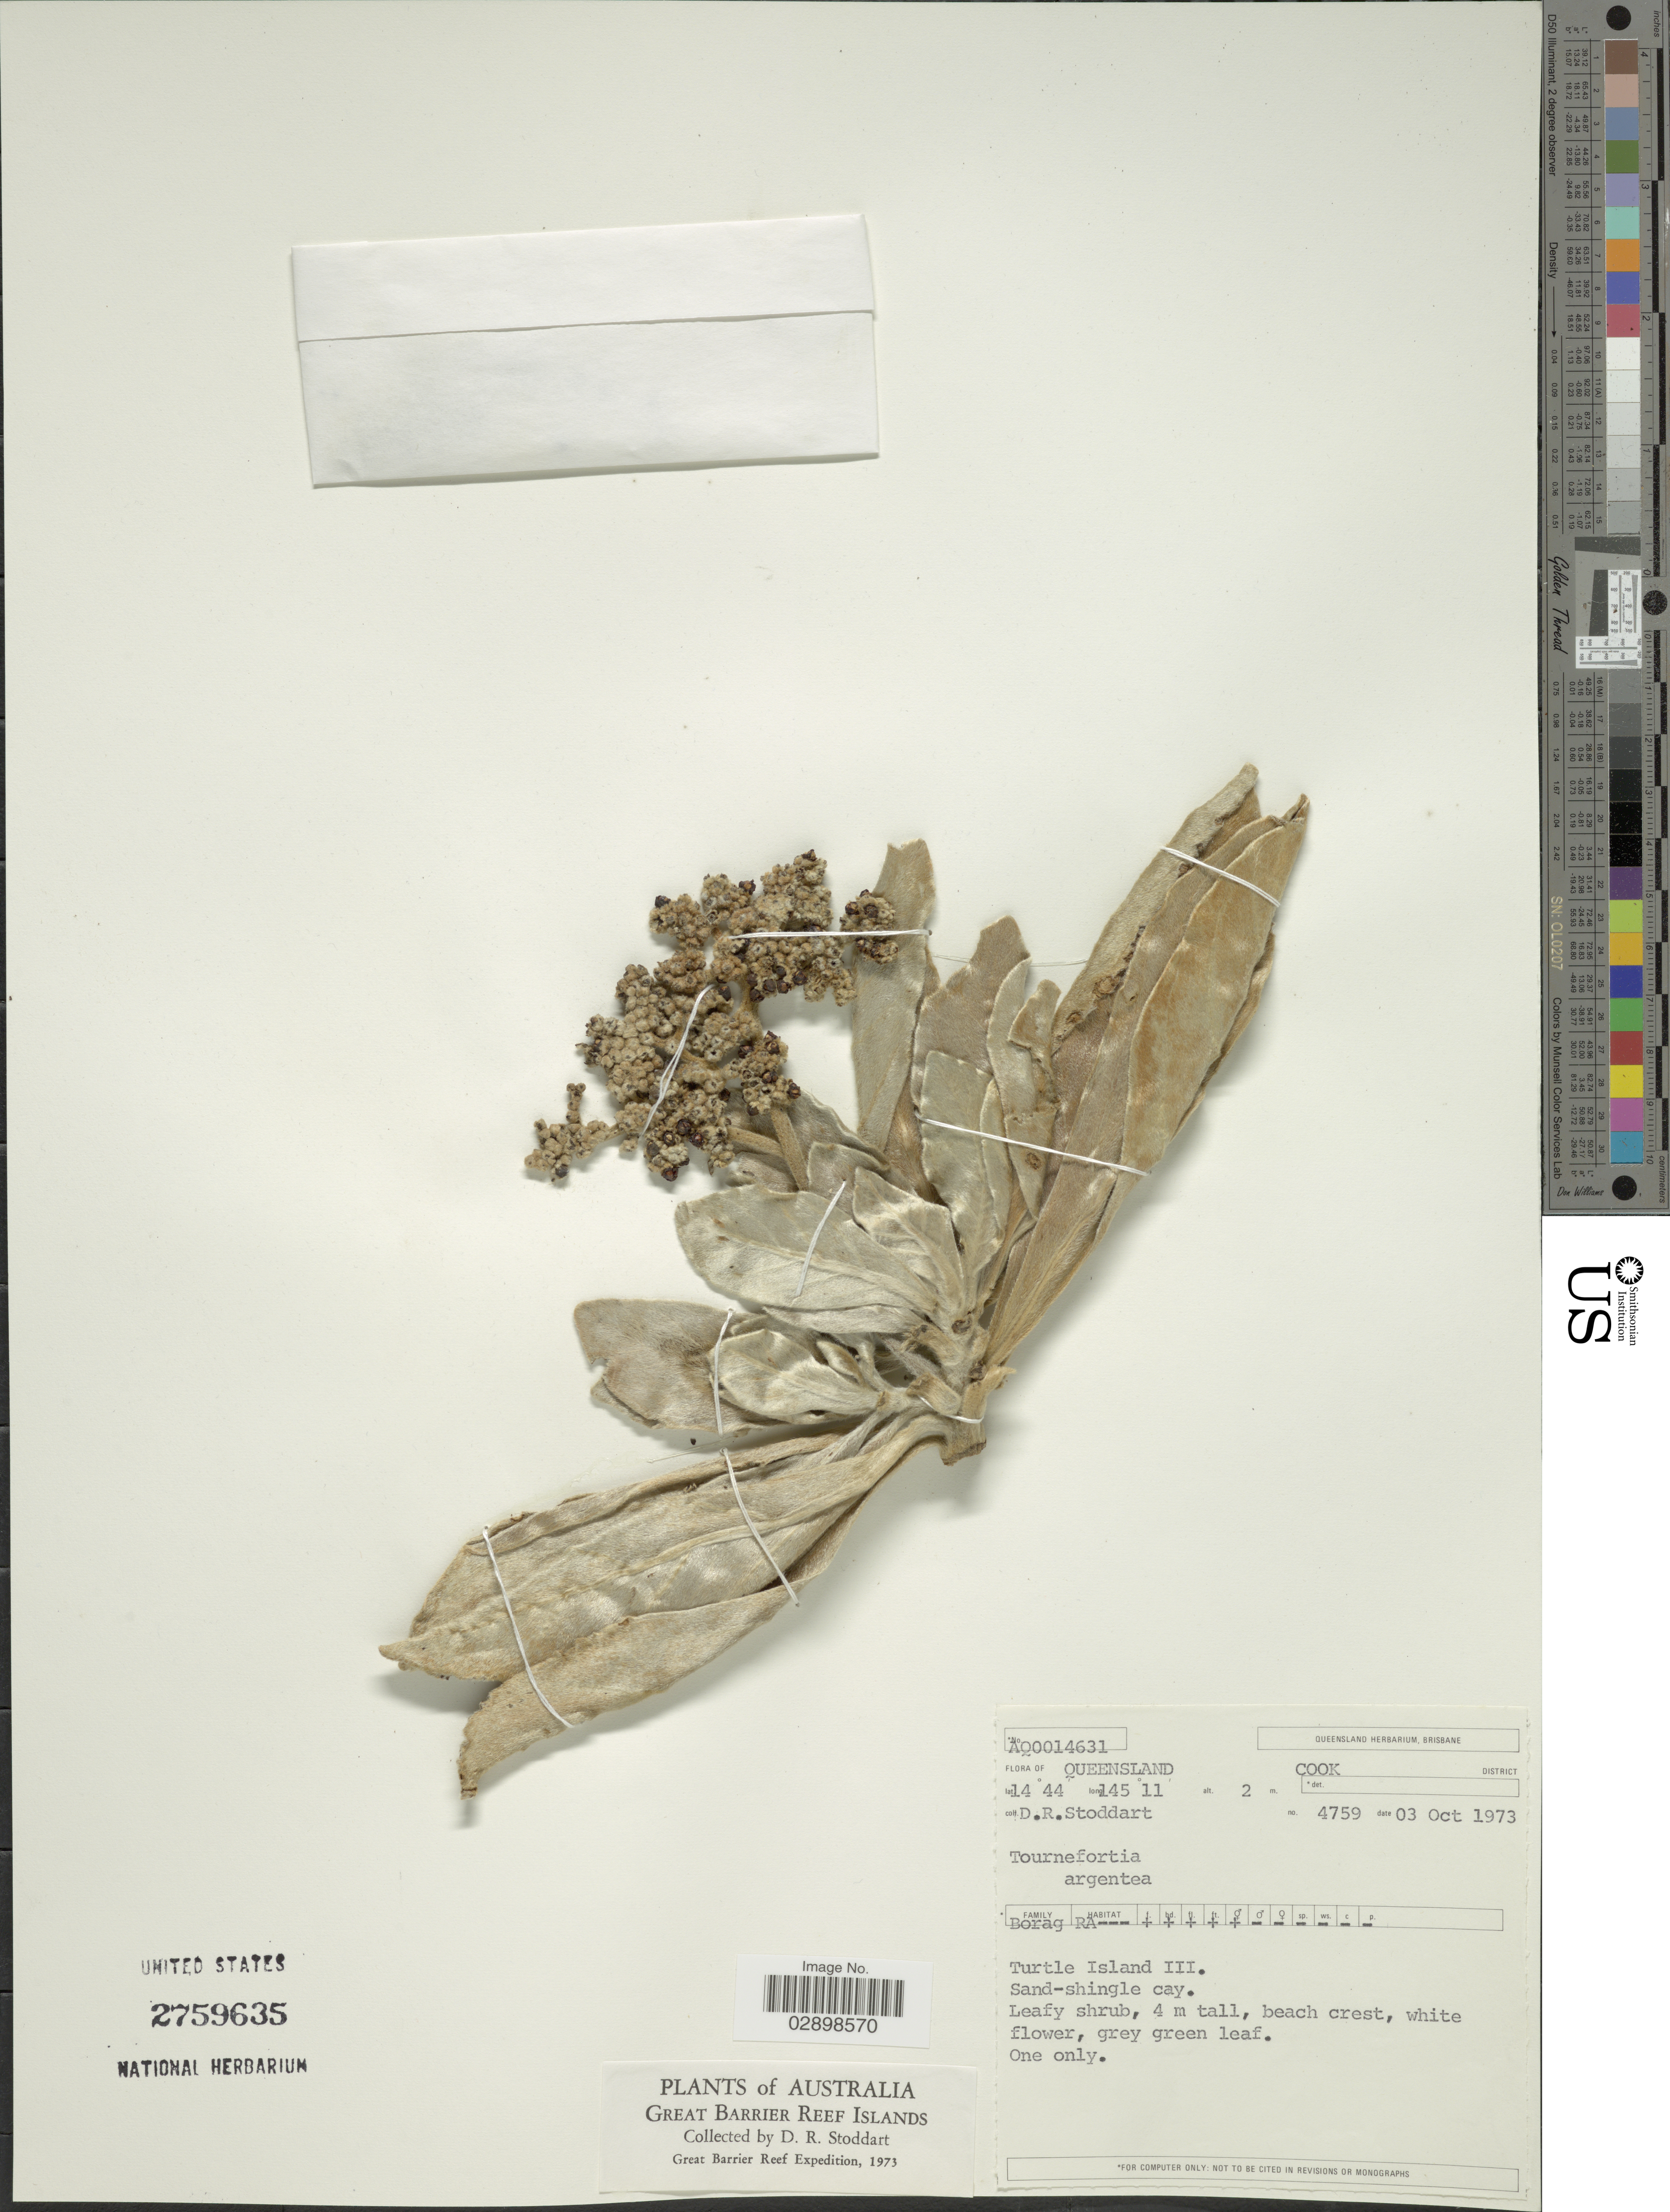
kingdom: Plantae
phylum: Tracheophyta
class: Magnoliopsida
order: Boraginales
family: Heliotropiaceae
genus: Tournefortia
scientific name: Tournefortia argentea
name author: L. f.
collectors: D. R. Stoddart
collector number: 4759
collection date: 1973-10-03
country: Australia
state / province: Queensland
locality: Cook District. Turtle Island III.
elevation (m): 2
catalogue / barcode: US 2759635